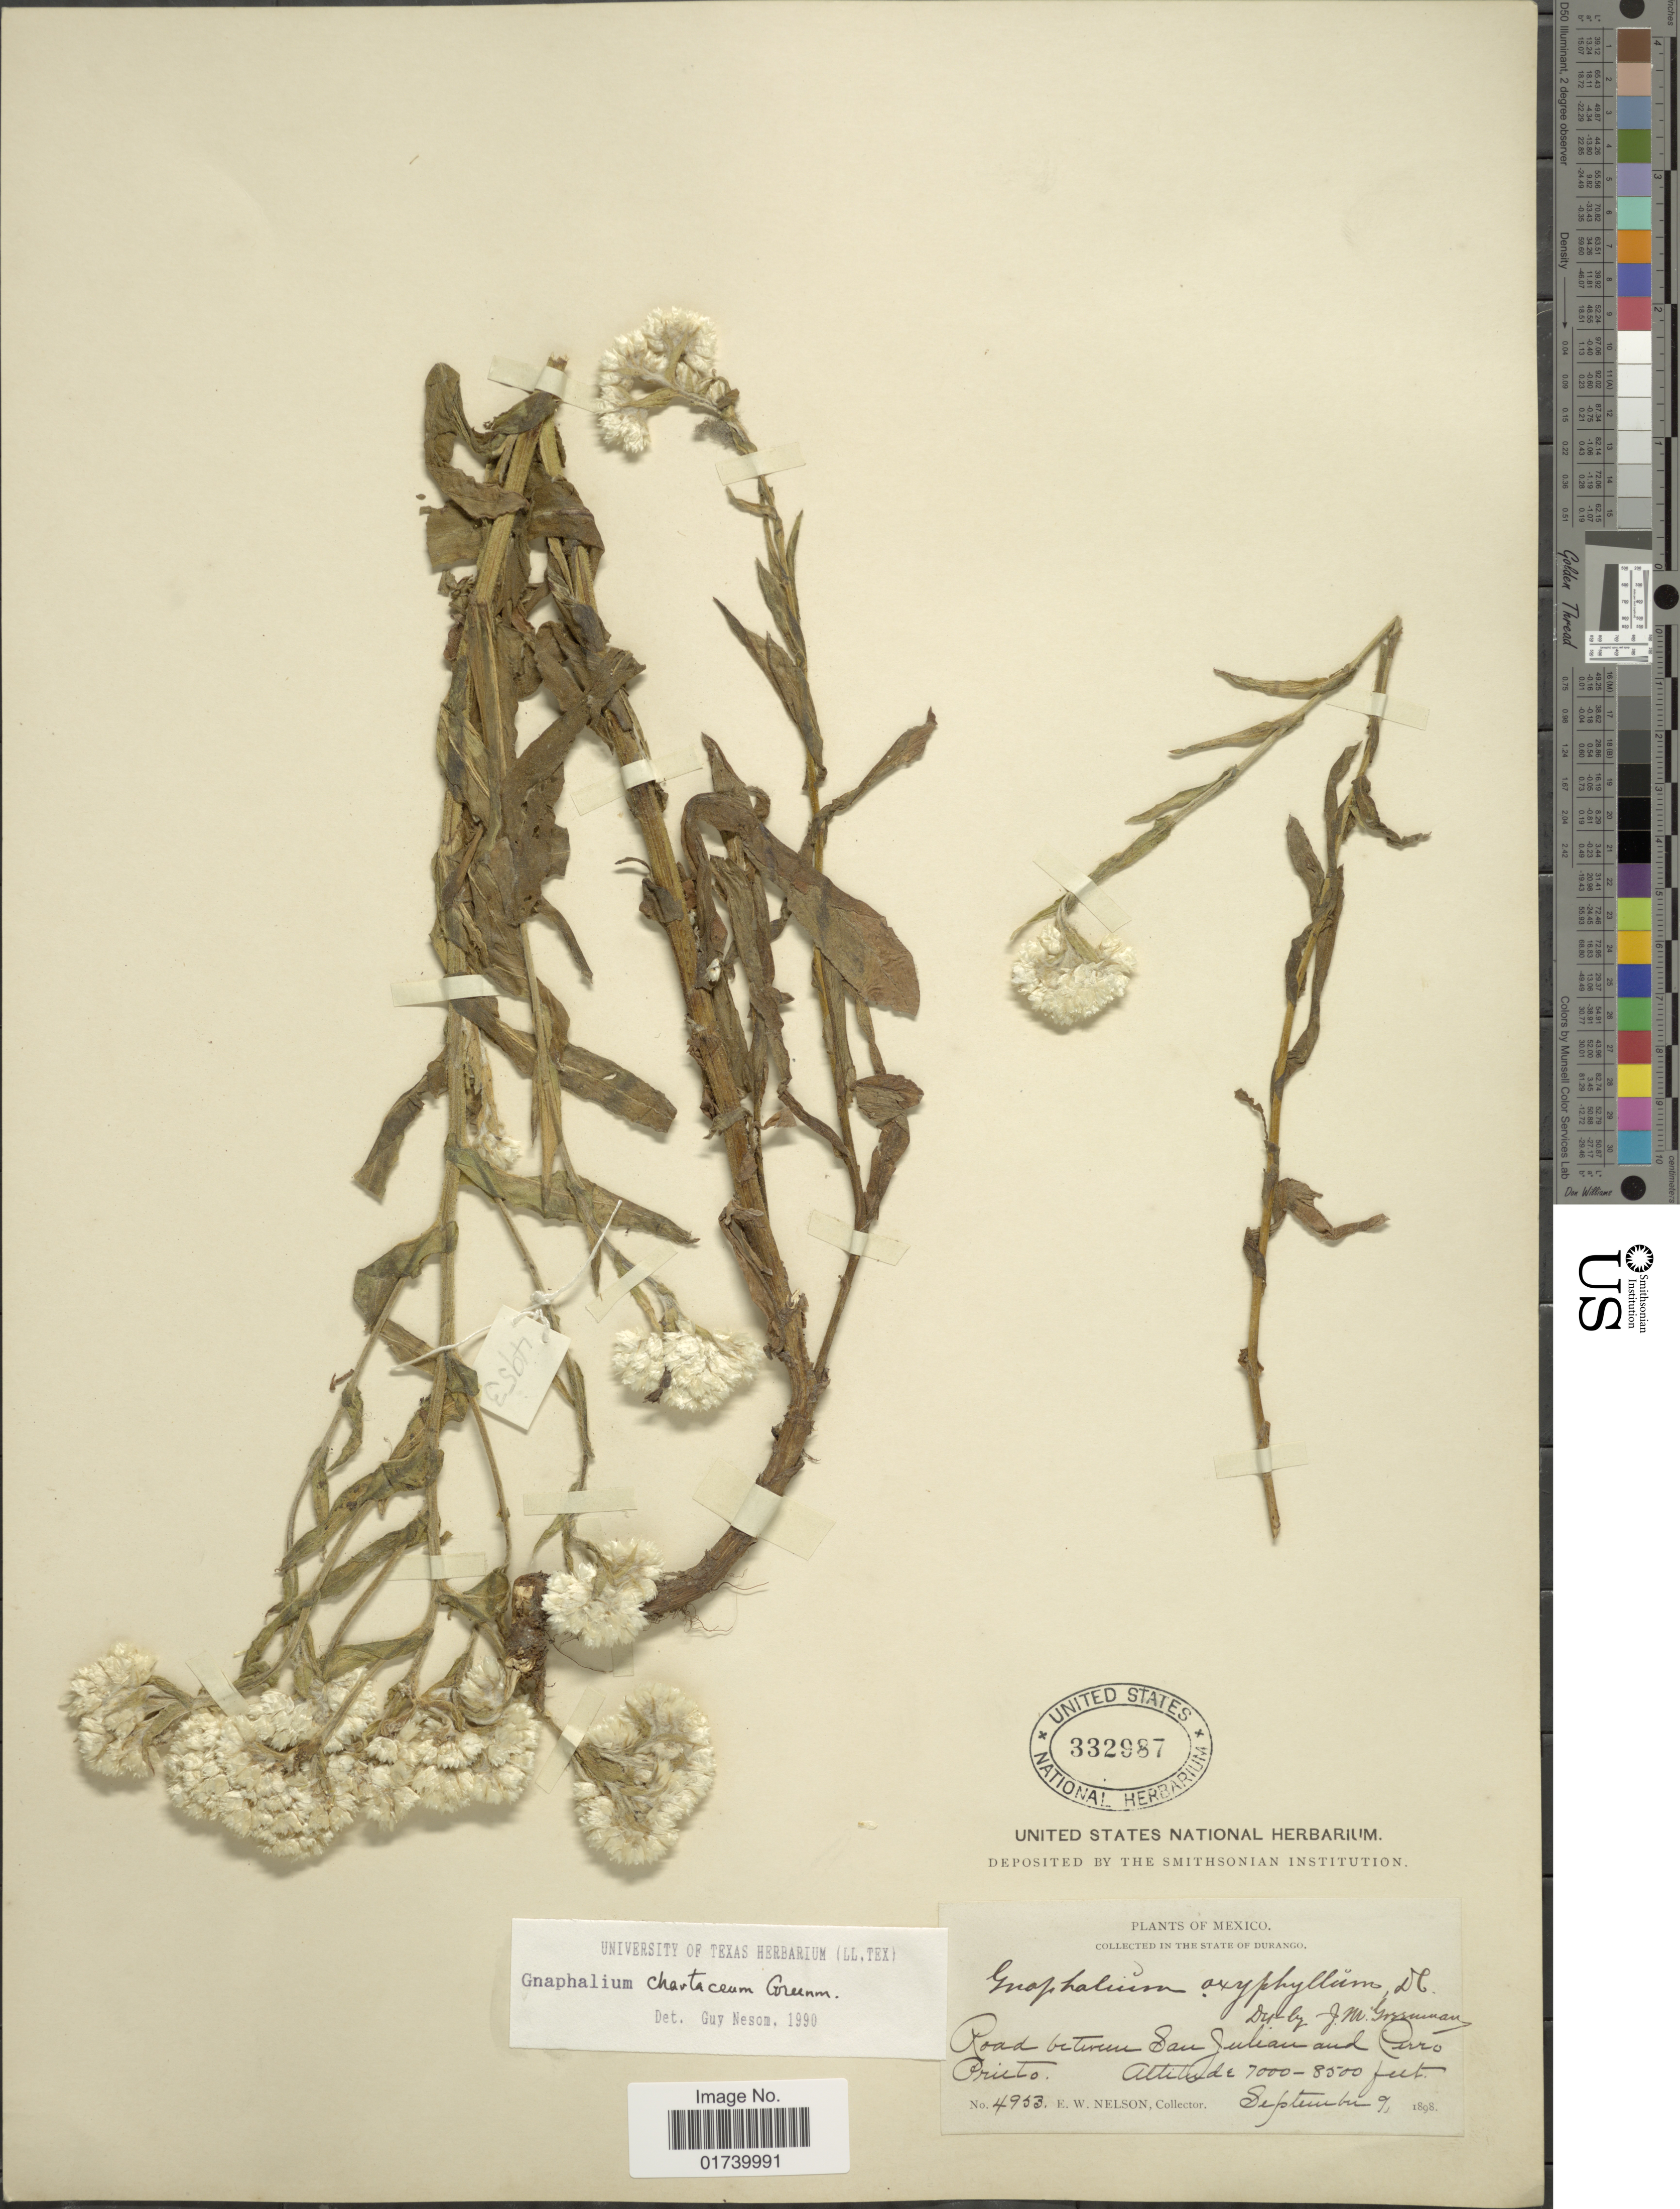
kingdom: Plantae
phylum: Tracheophyta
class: Magnoliopsida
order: Asterales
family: Asteraceae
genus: Pseudognaphalium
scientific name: Pseudognaphalium chartaceum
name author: (Greenm.) Anderb.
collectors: E. W. Nelson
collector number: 4953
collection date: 1898-09-09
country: Mexico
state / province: Durango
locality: Road between San Julian and Perro Prito.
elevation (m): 2134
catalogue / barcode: US 332987